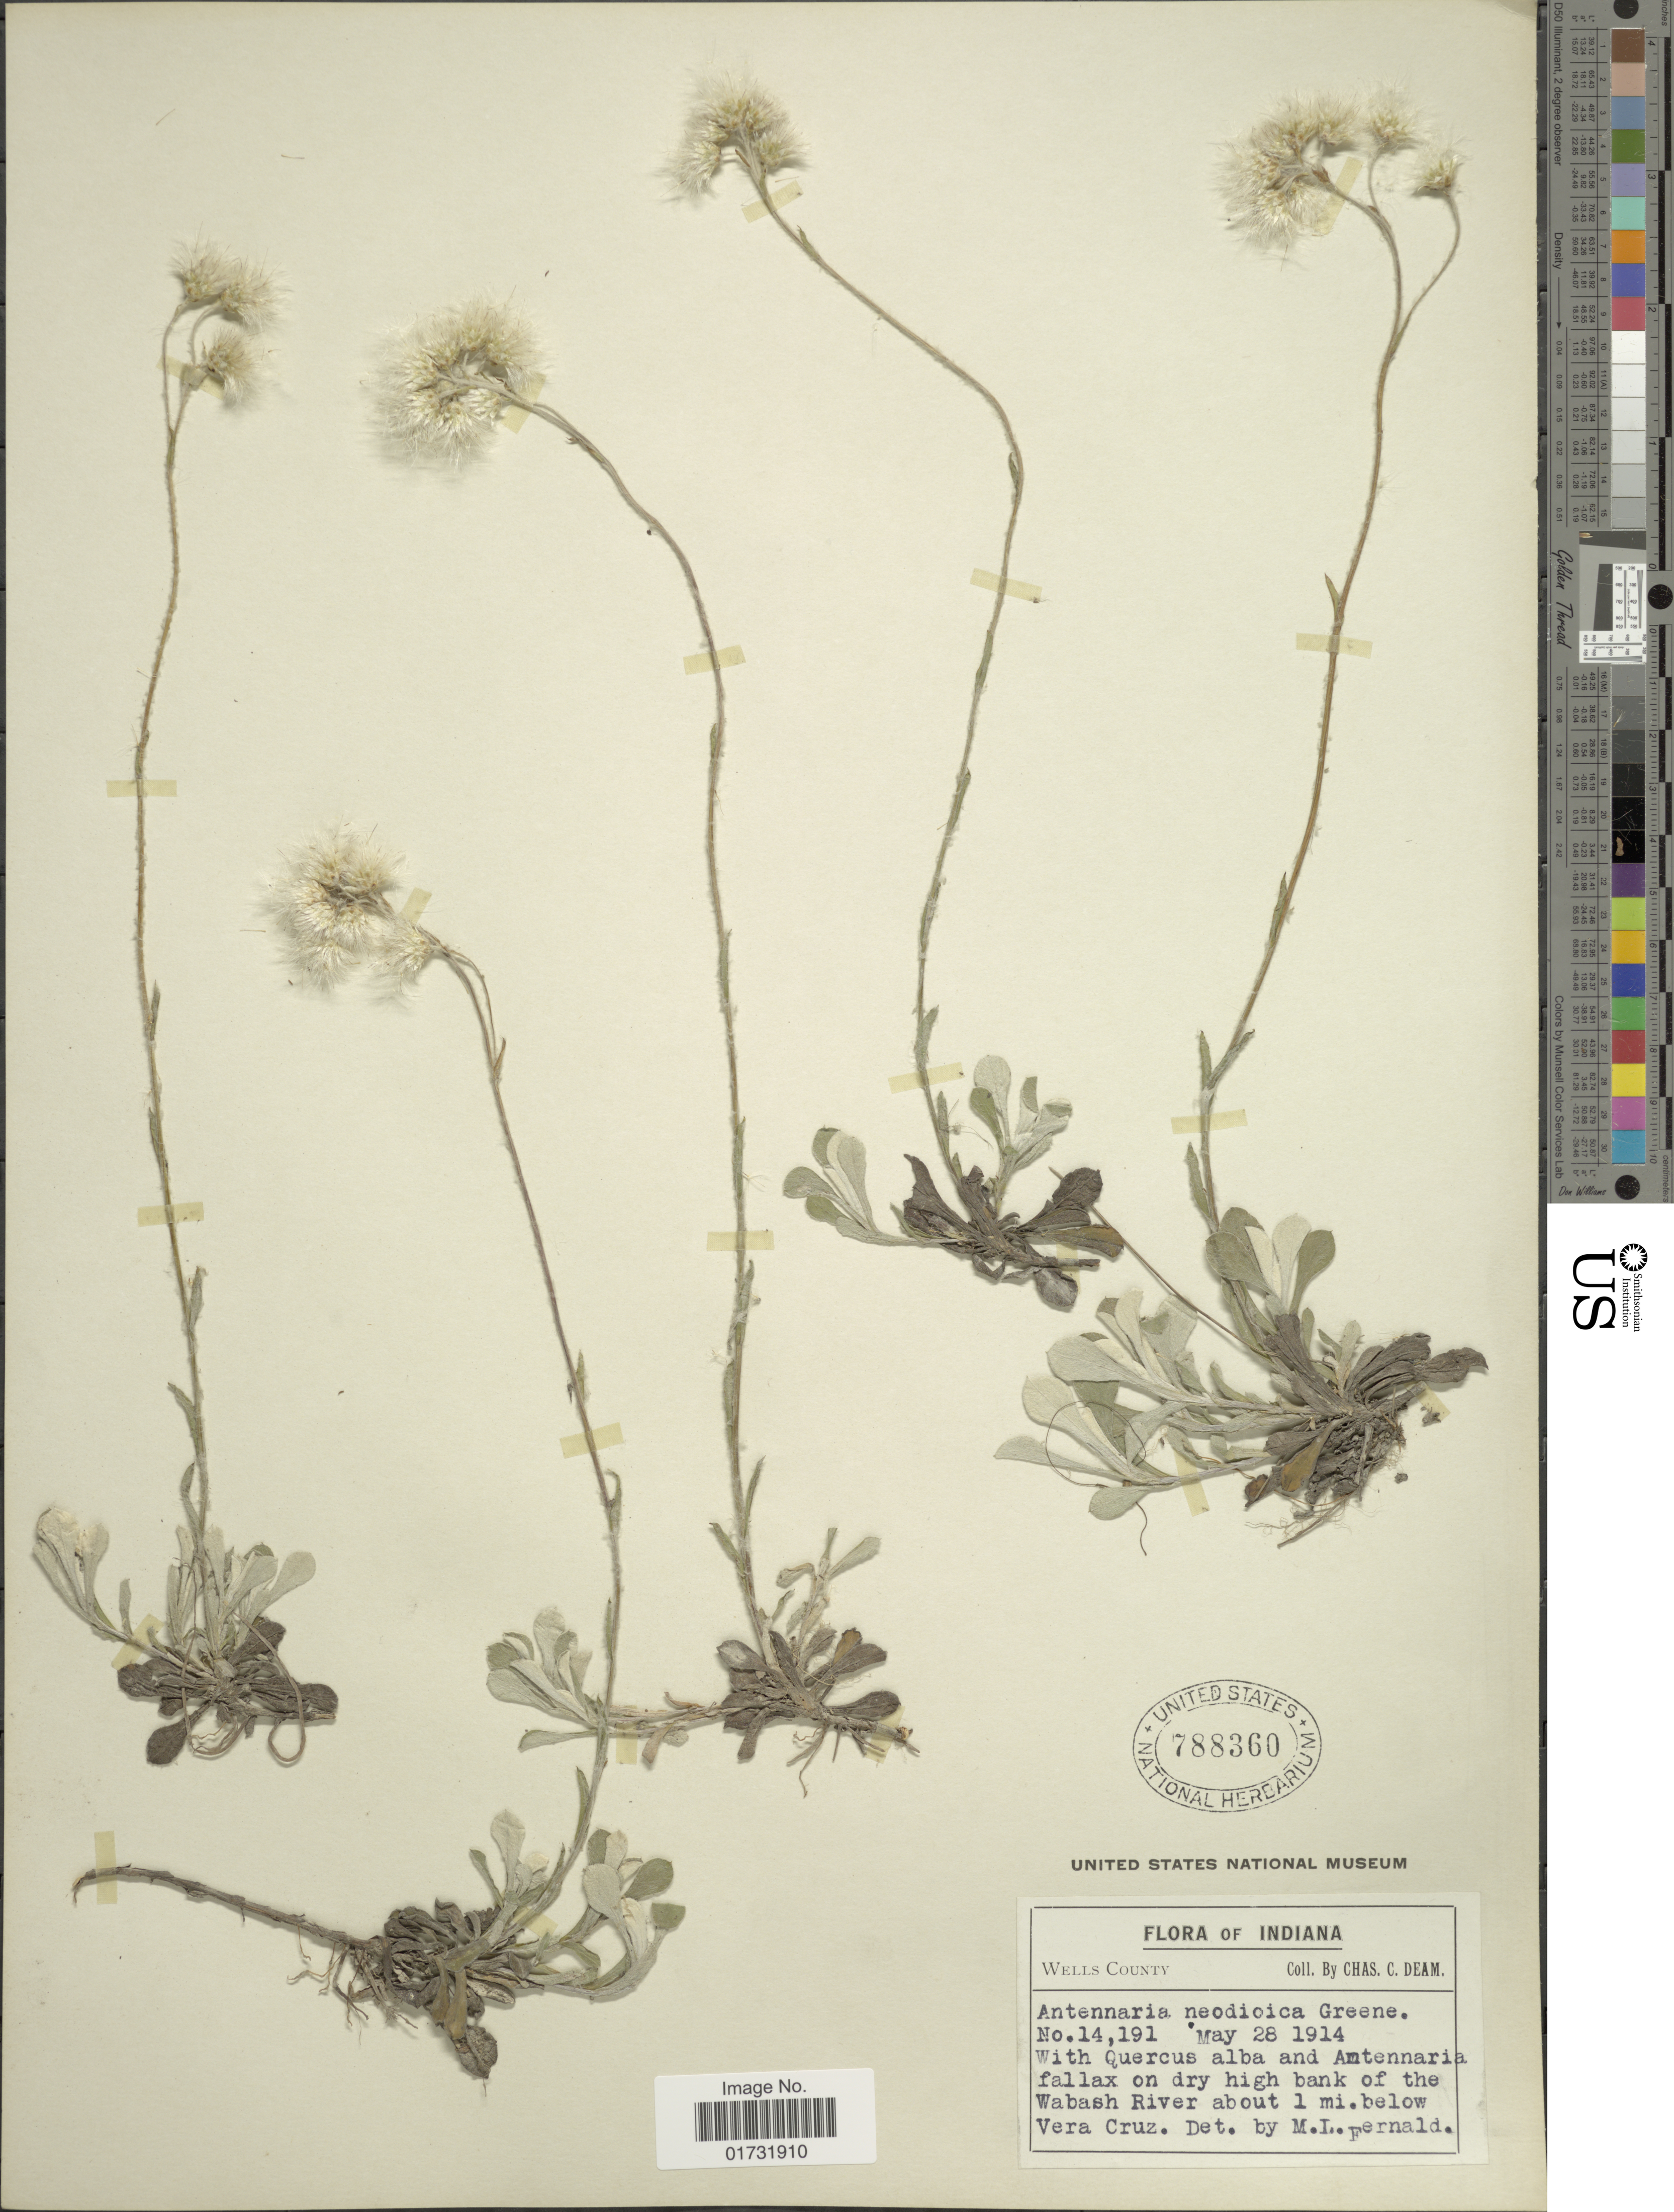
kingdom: Plantae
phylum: Tracheophyta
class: Magnoliopsida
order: Asterales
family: Asteraceae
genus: Antennaria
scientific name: Antennaria neodioica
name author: Greene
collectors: C. C. Deam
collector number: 14191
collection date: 1914-05-28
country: United States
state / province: Indiana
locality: Wells County. Wabash River about 1 mi. below Vera Cruz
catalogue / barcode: US 788360